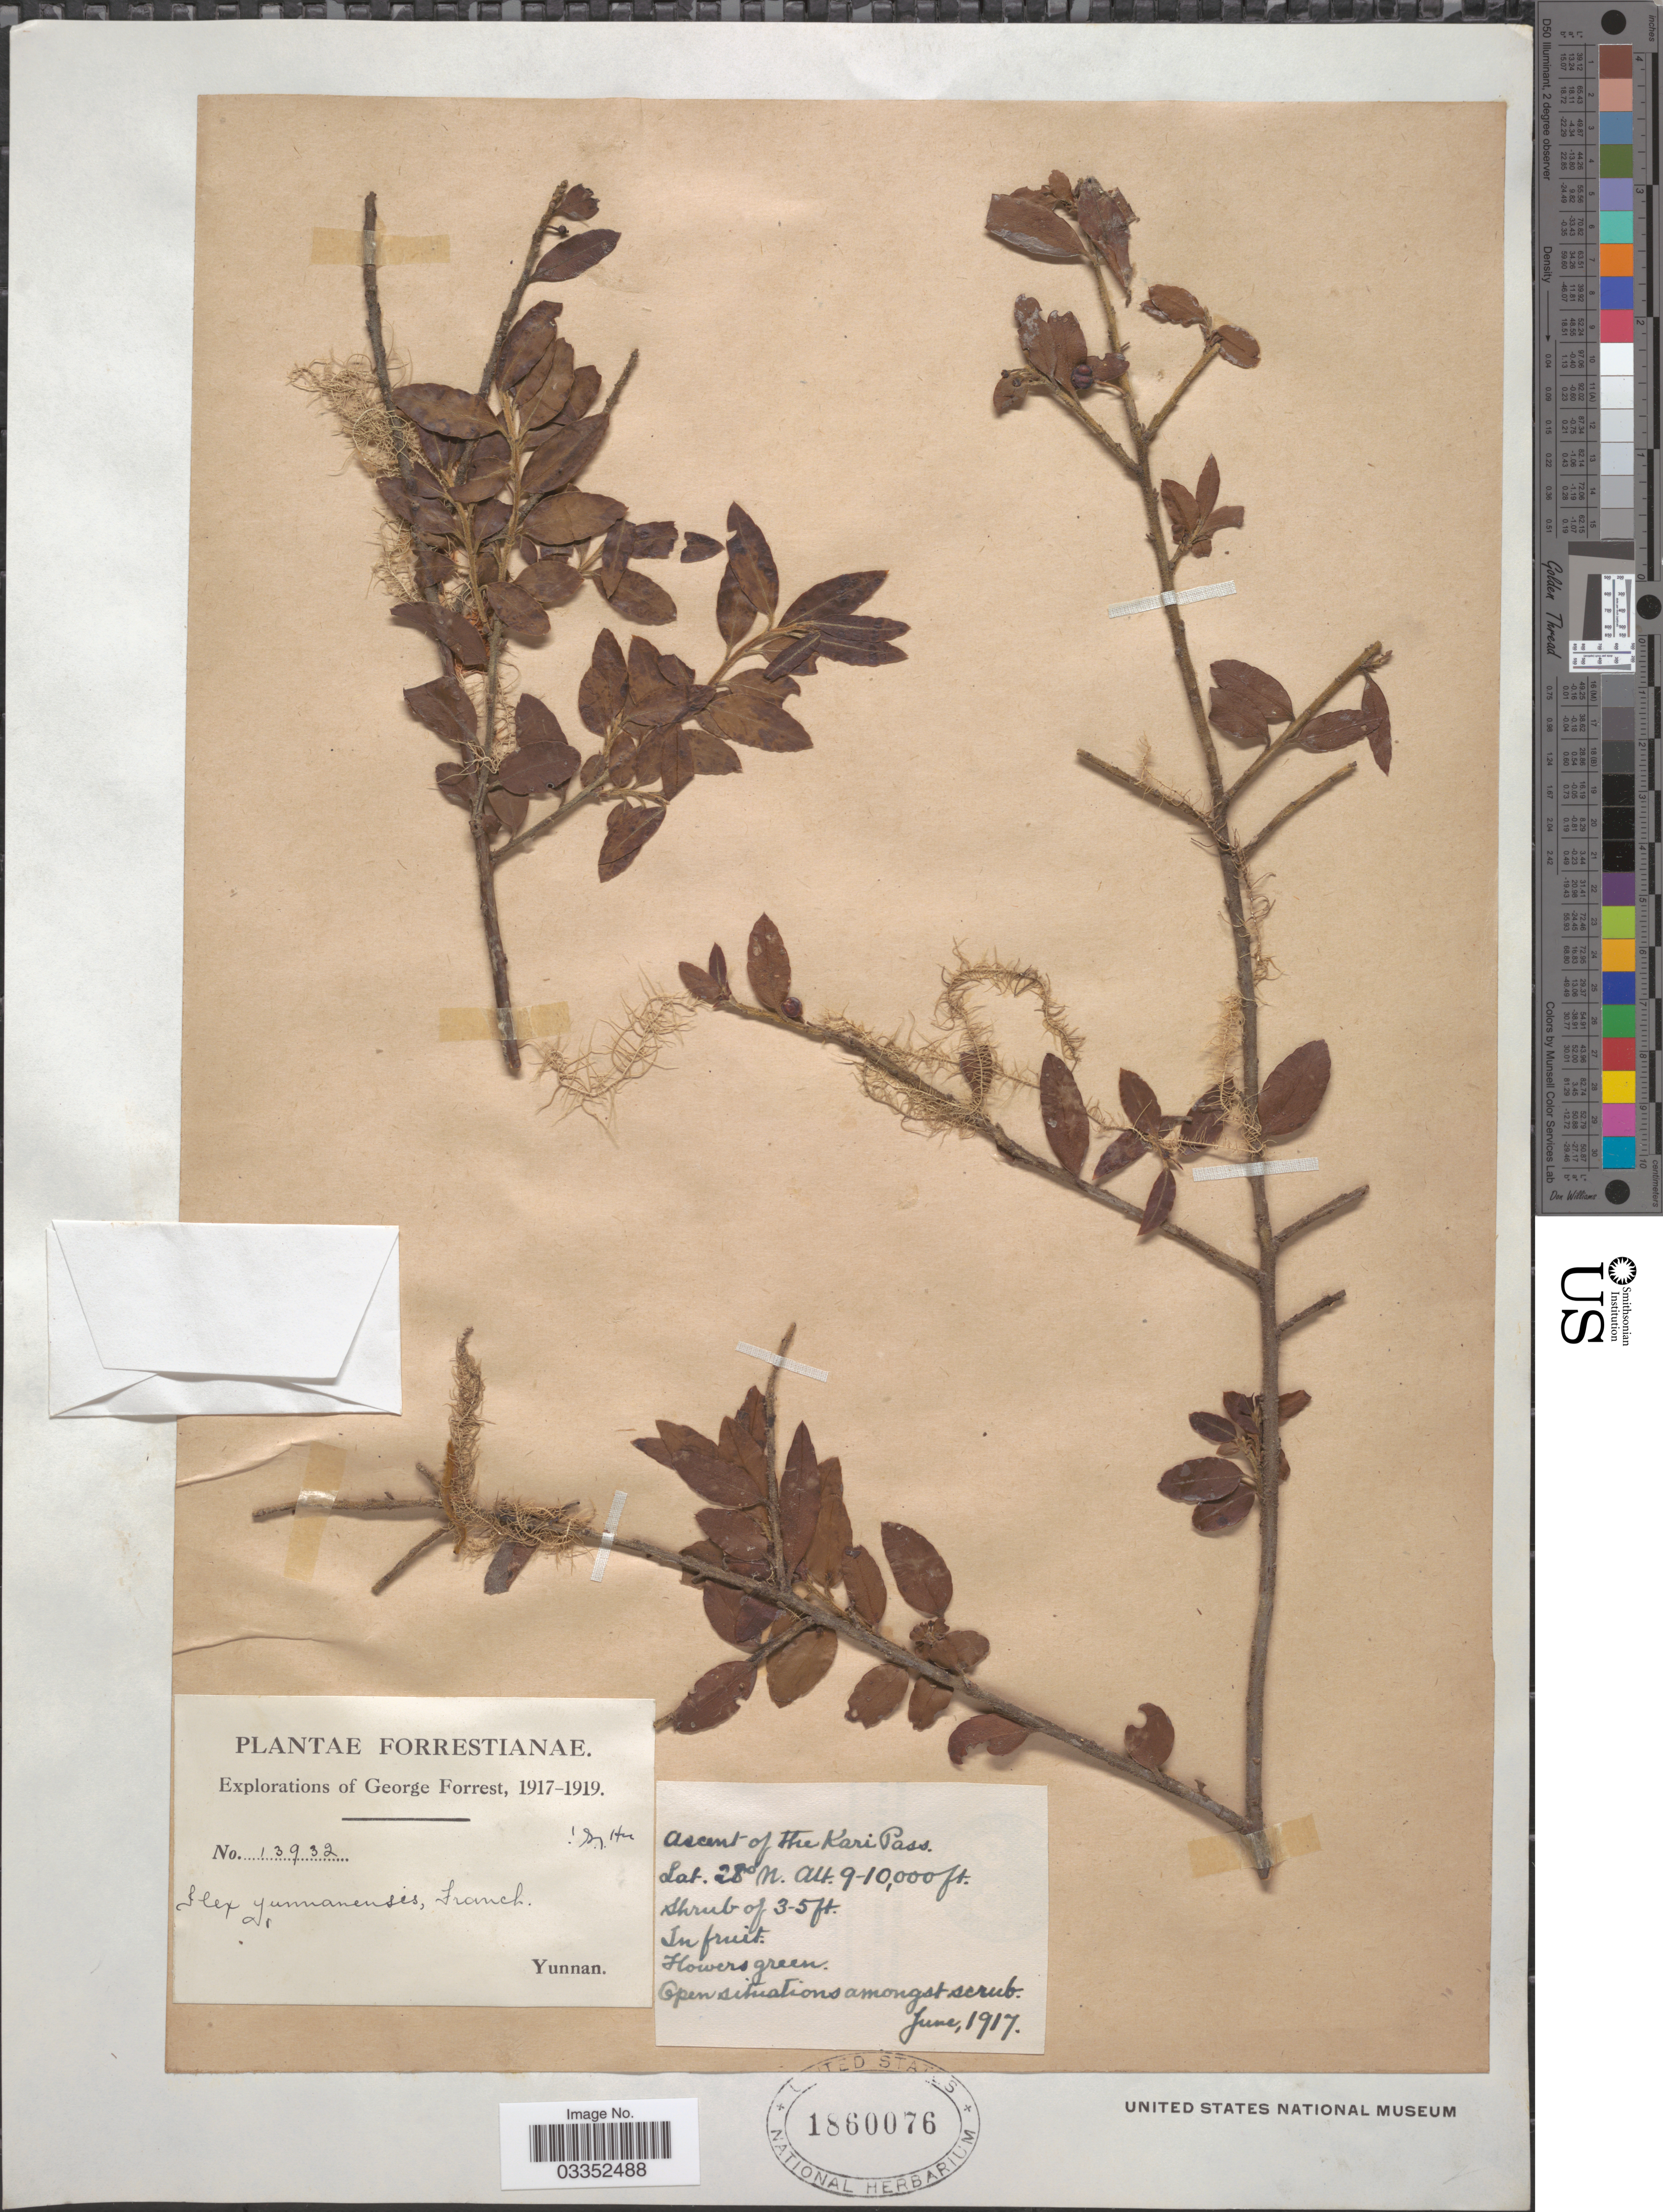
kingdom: Plantae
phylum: Tracheophyta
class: Magnoliopsida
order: Aquifoliales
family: Aquifoliaceae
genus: Ilex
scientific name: Ilex yunnanensis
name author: Franch.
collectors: G. Forrest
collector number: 13932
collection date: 1917-06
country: China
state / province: Yunnan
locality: Ascent of the Kari Pass.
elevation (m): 2743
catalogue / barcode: US 1860076